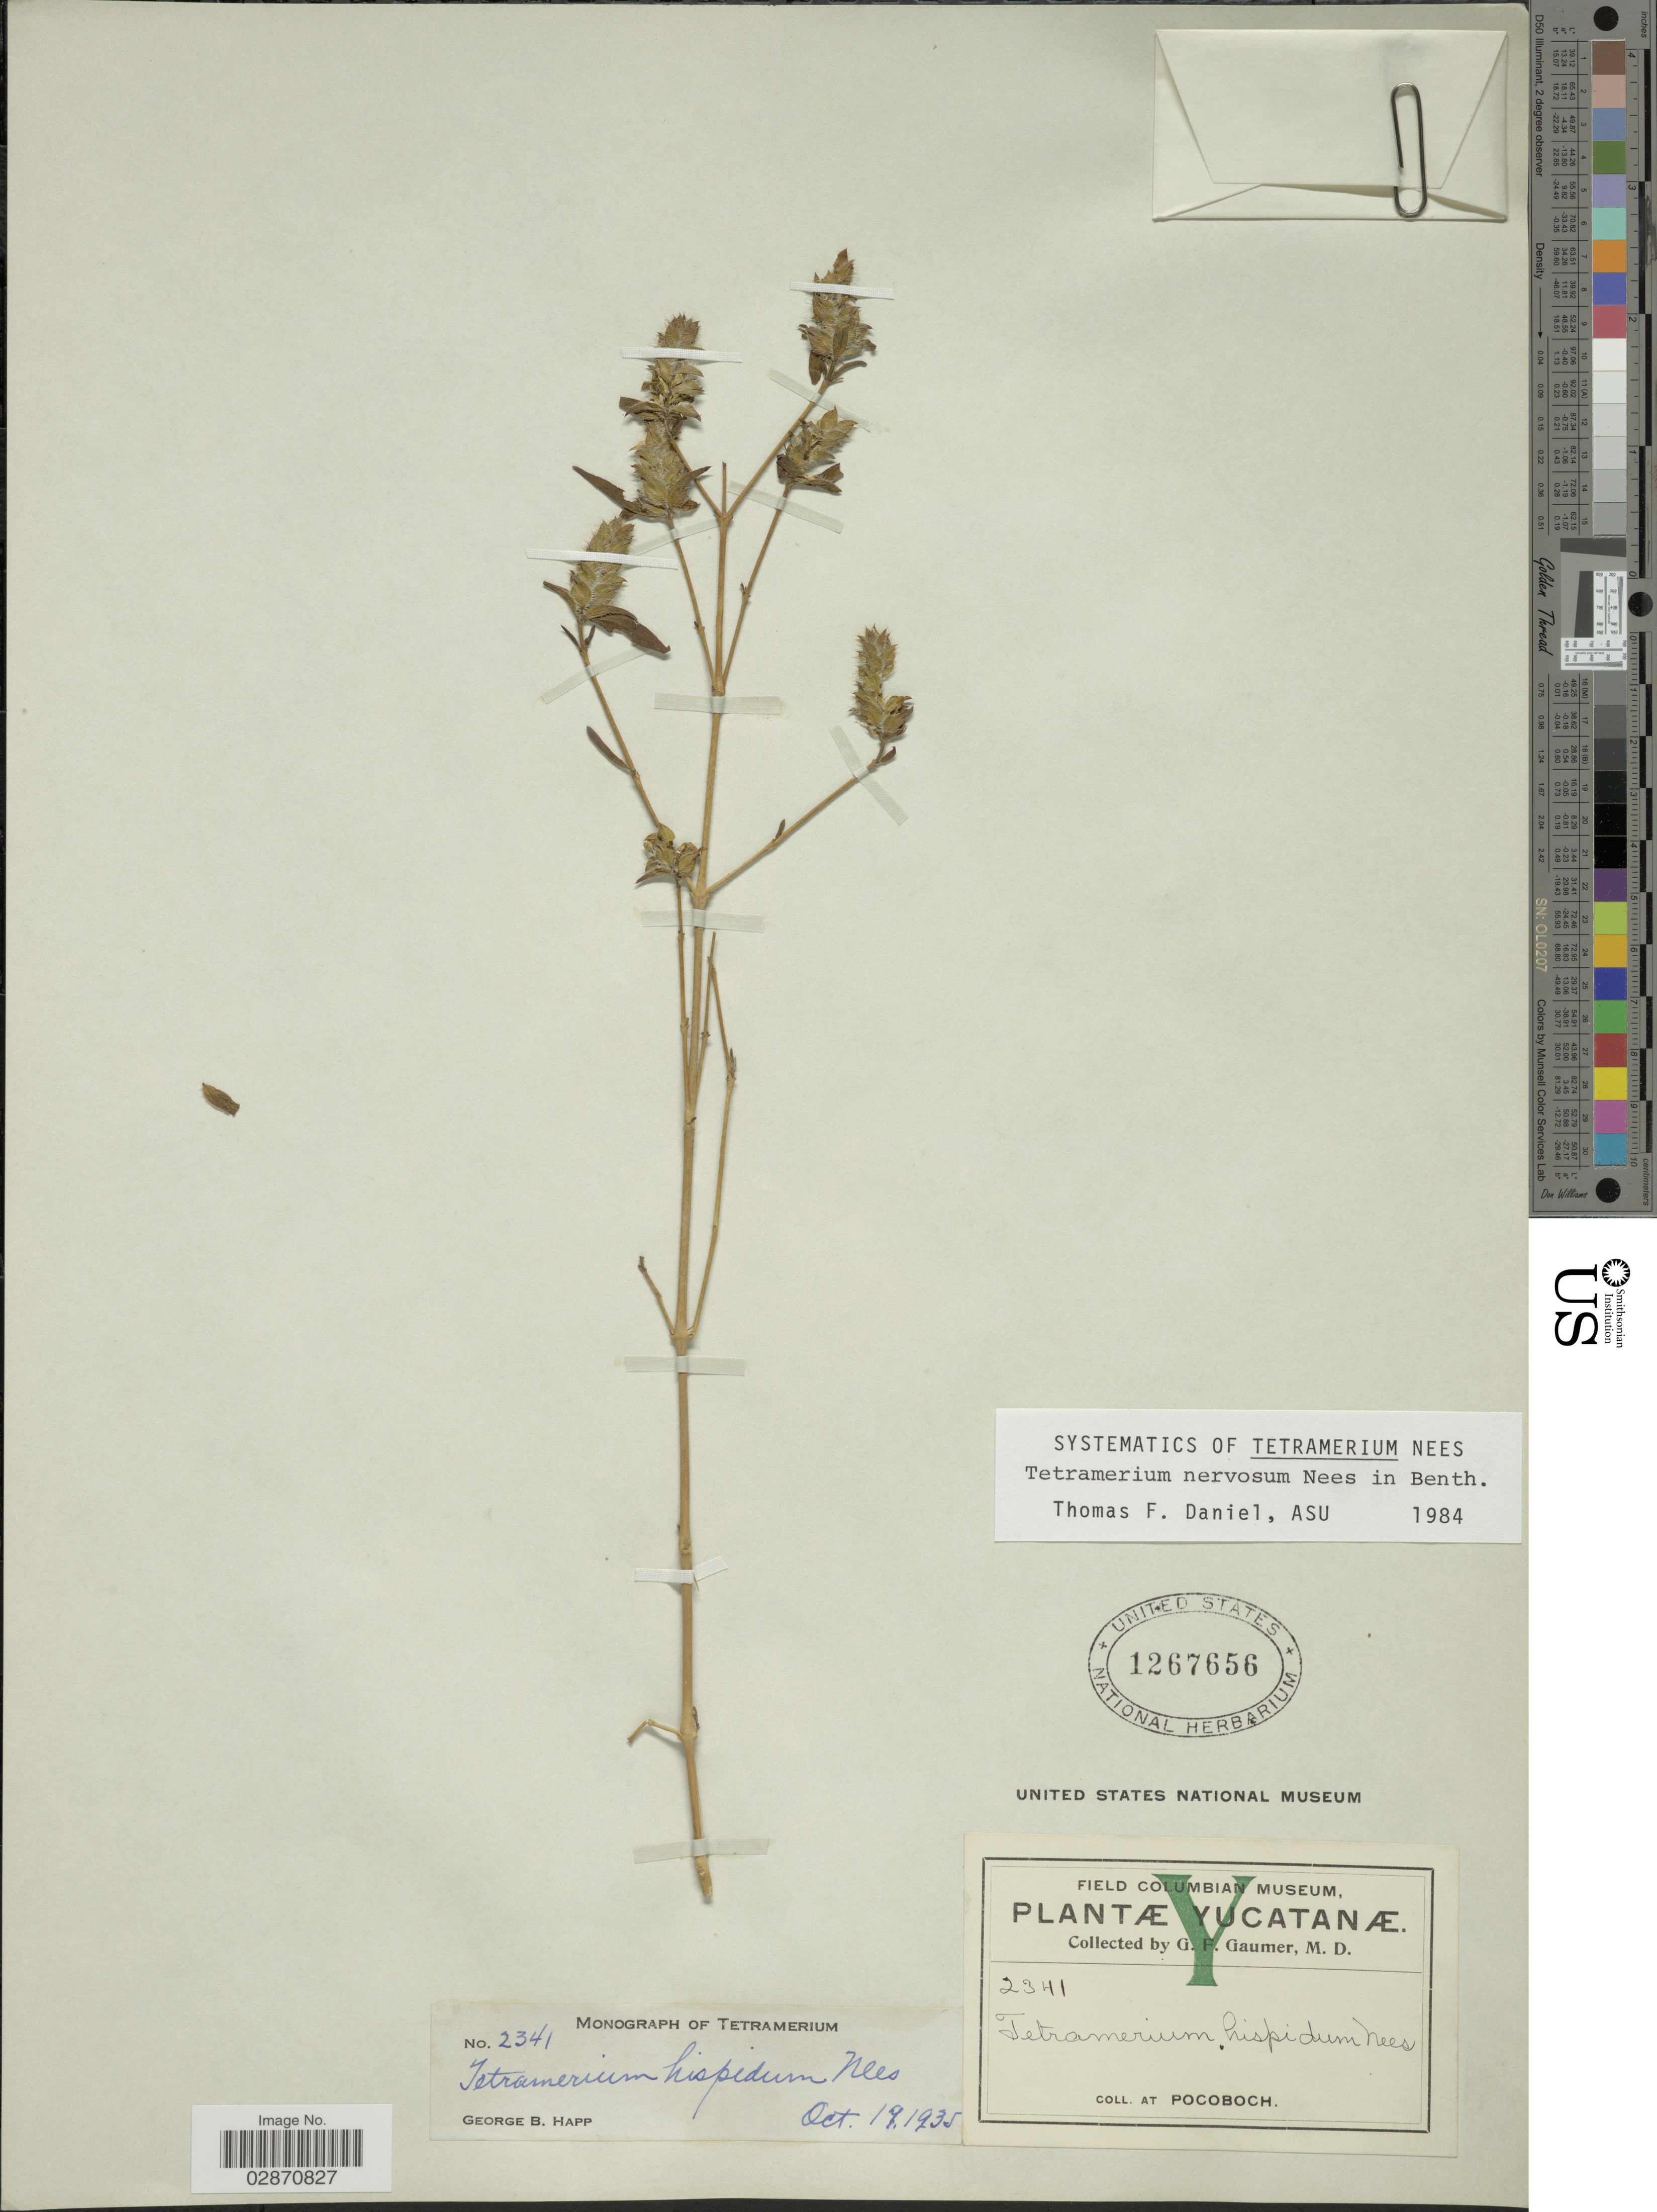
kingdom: Plantae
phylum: Tracheophyta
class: Magnoliopsida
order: Lamiales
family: Acanthaceae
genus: Tetramerium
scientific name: Tetramerium nervosum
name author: Nees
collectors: G. F. Gaumer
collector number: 2341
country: Mexico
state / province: Yucatán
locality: Pocoboch.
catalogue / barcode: US 1267656